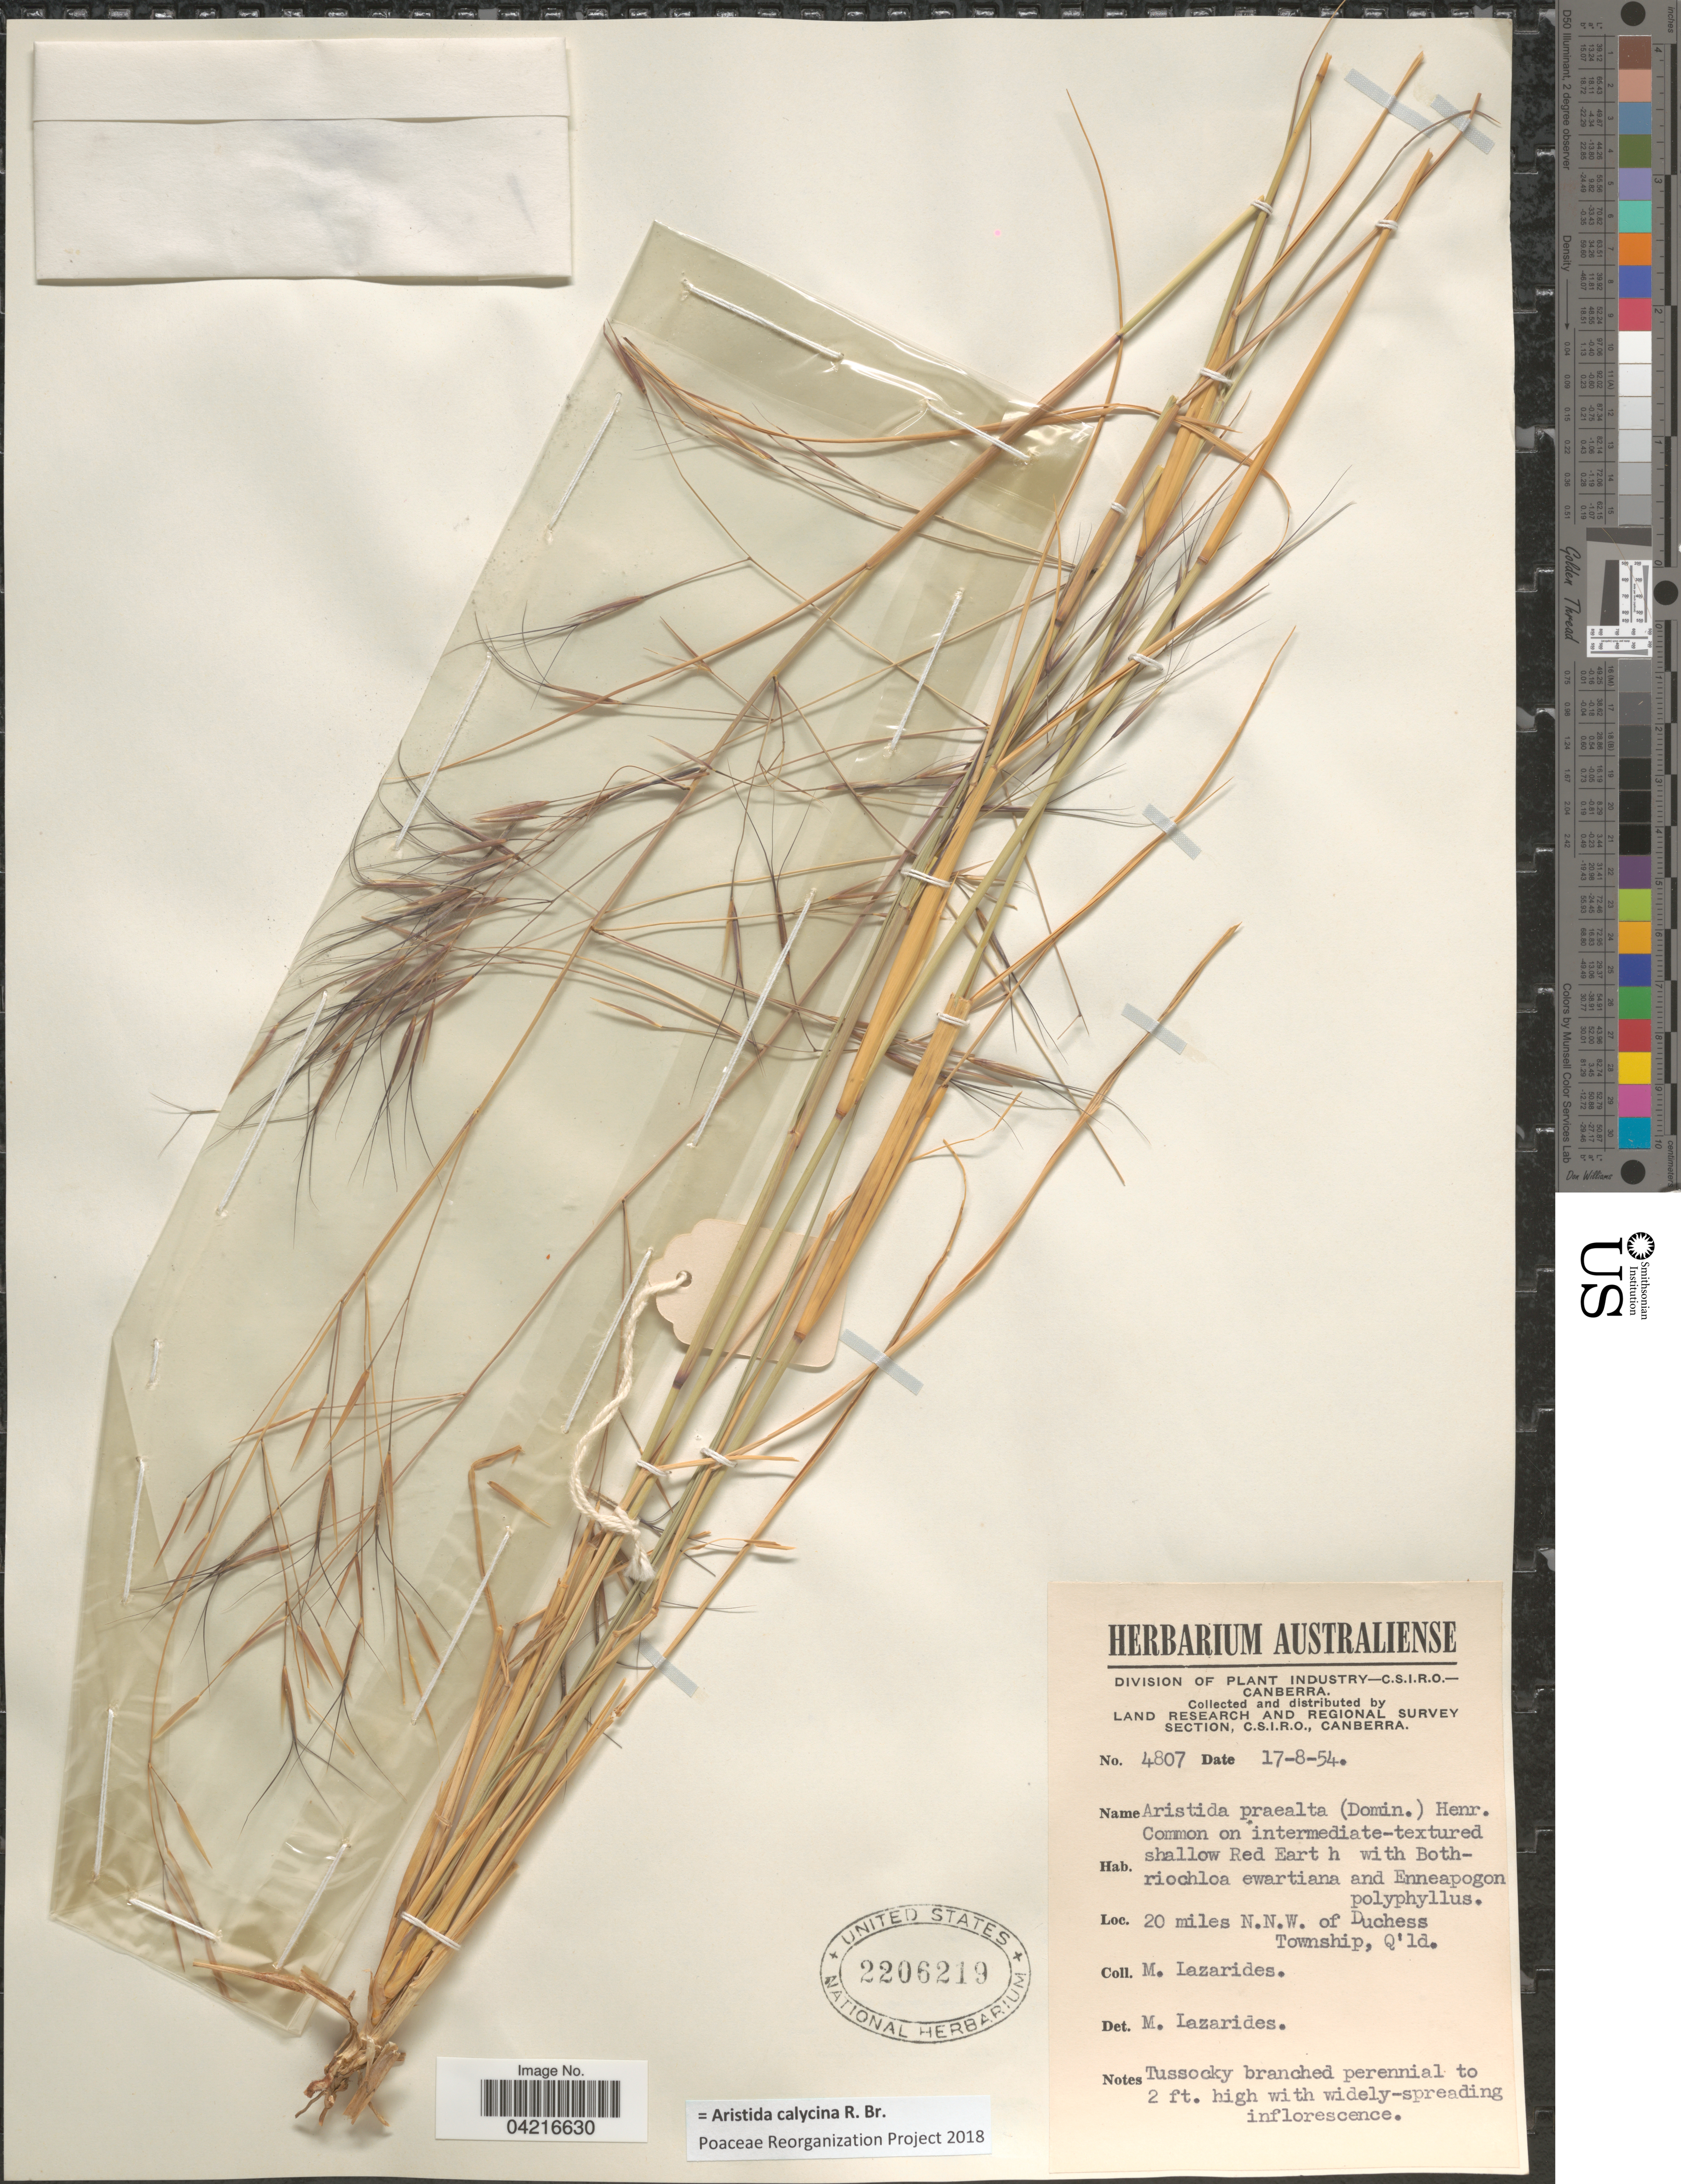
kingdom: Plantae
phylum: Tracheophyta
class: Liliopsida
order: Poales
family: Poaceae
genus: Aristida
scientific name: Aristida calycina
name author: R. Br.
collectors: M. Lazarides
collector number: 4807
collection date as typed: Transcribed d/m/y: 17/8/54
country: Australia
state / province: Queensland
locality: Land Research and Regional Survey Section, C.S.I.R.O. 20 miles N.N.W. of Duchess Township, Q'ld.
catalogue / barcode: US 2206219